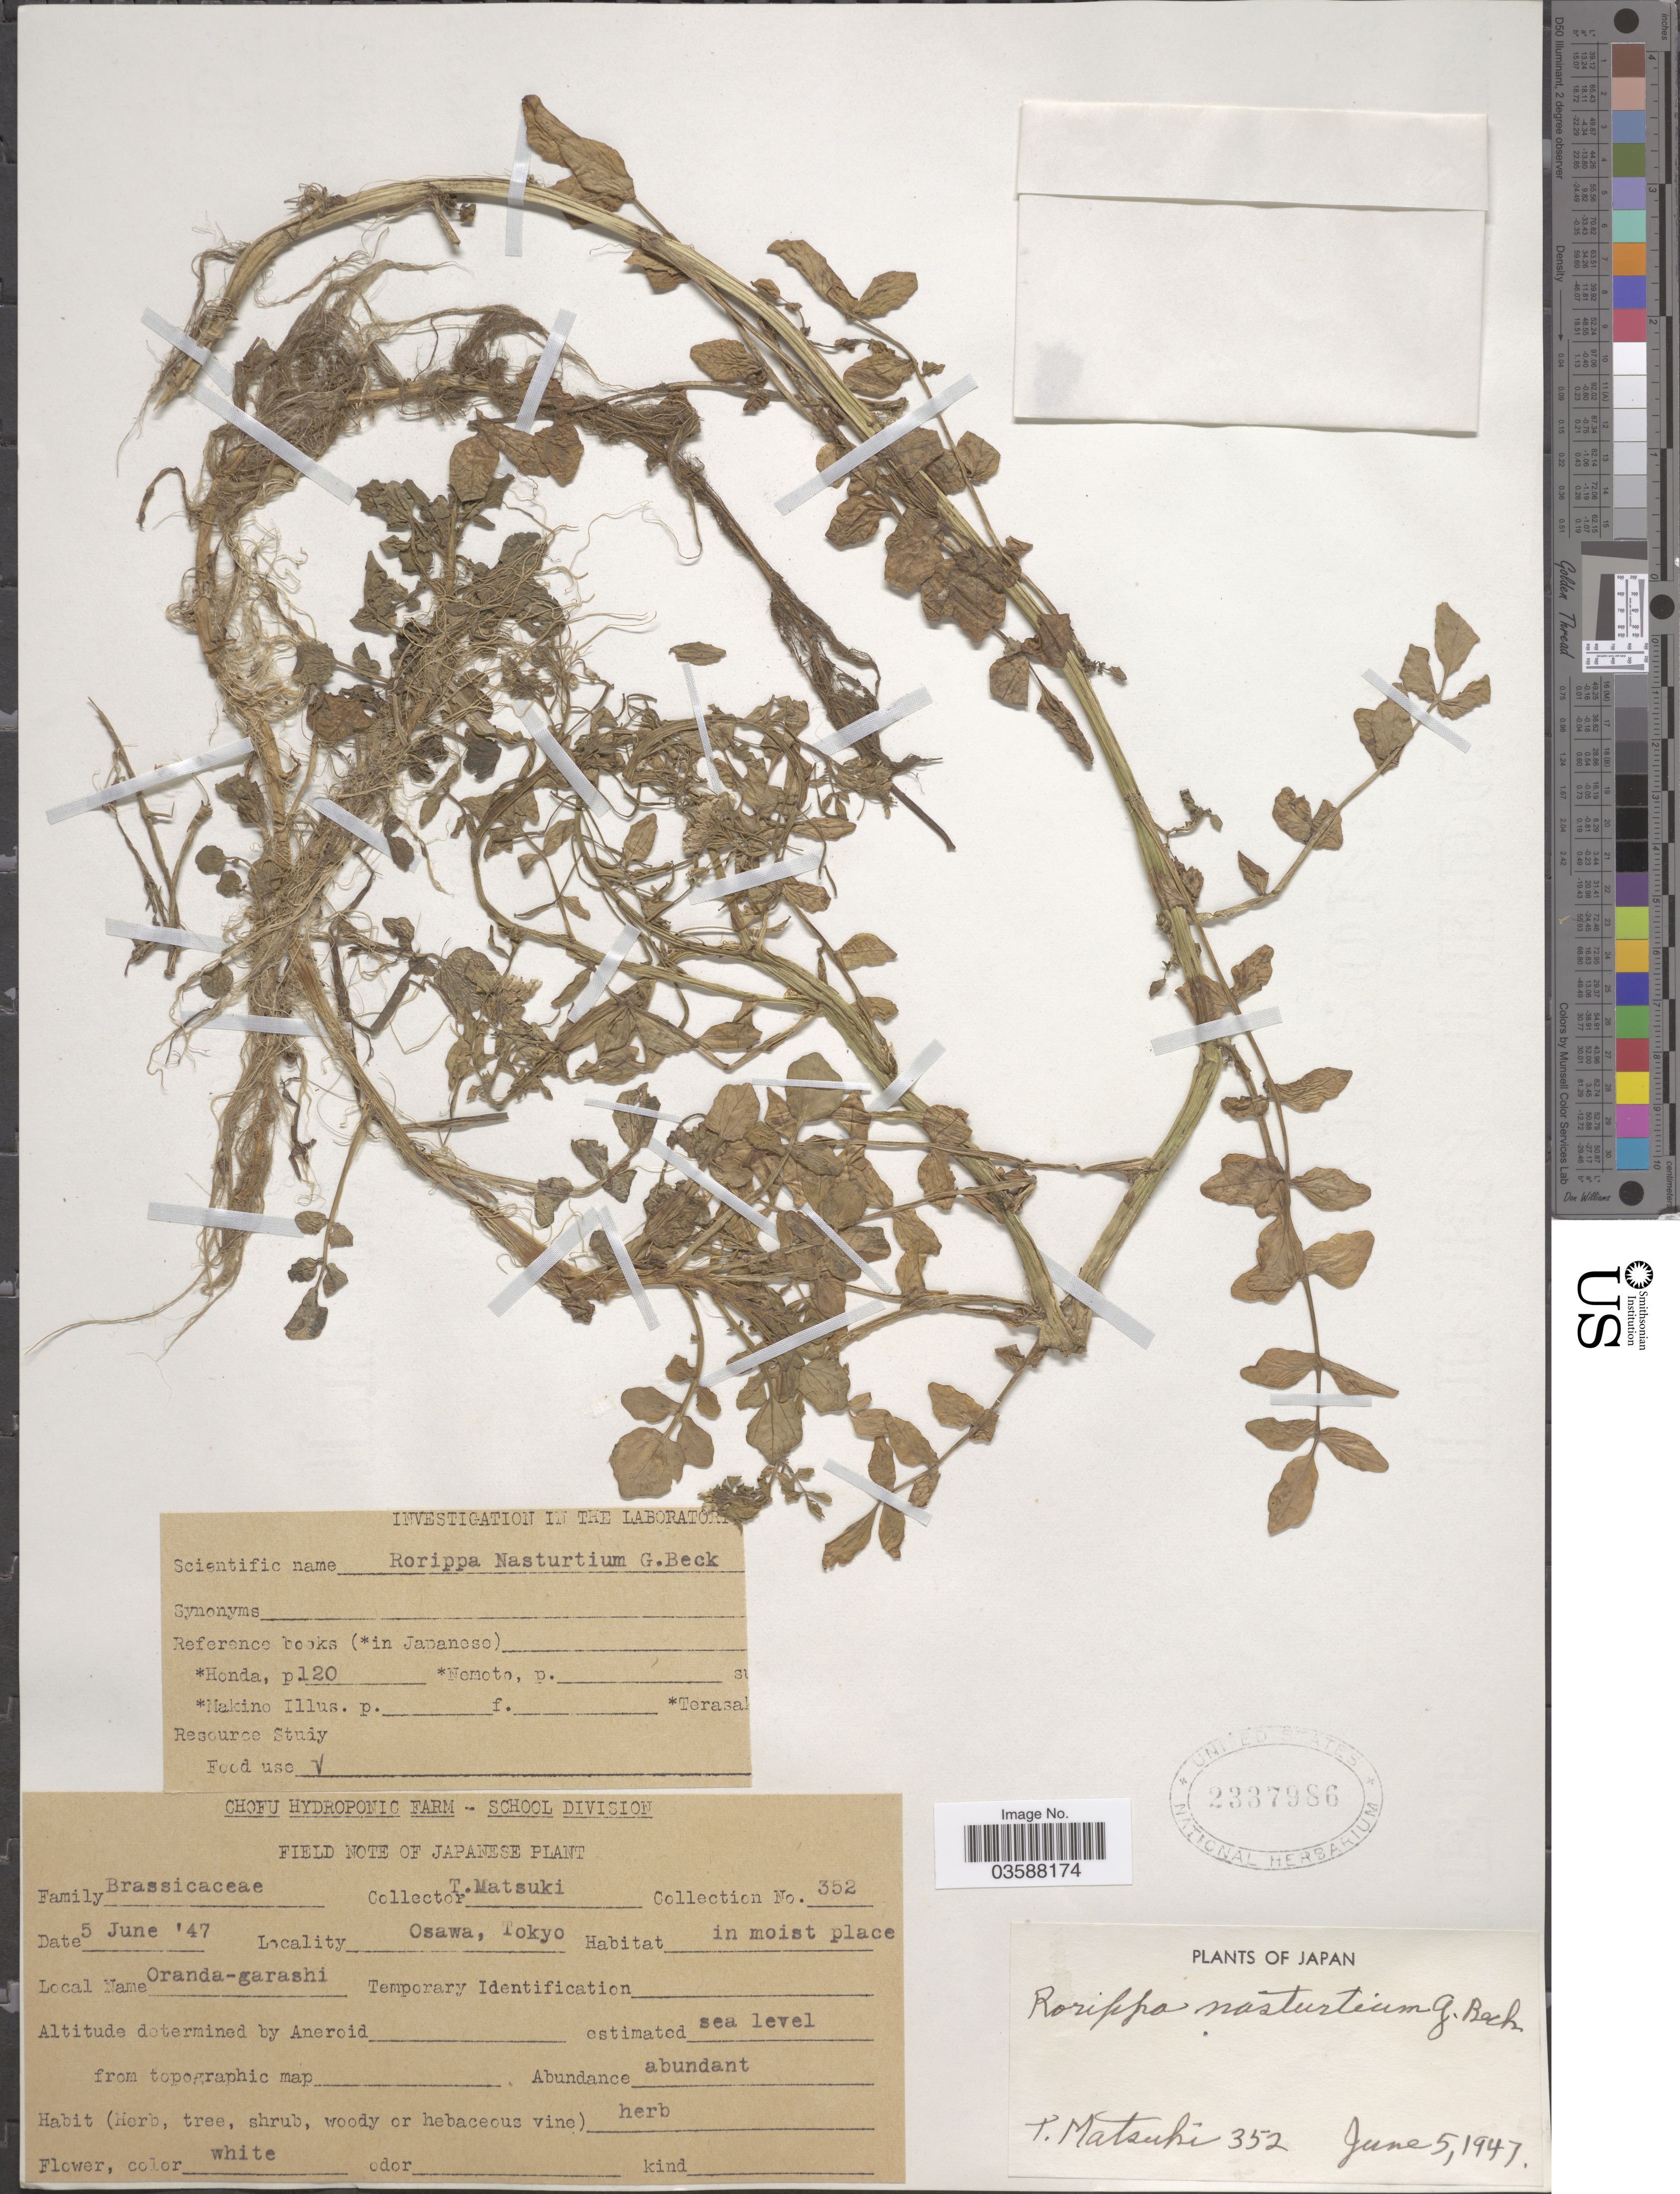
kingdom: Plantae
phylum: Tracheophyta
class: Magnoliopsida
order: Brassicales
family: Brassicaceae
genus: Nasturtium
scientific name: Nasturtium officinale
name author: R. Br.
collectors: T. Matsuki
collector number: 352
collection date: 1947-06-05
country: Japan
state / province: Tokyo, Federal City of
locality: Osawa, Tokyo.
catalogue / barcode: US 2337986